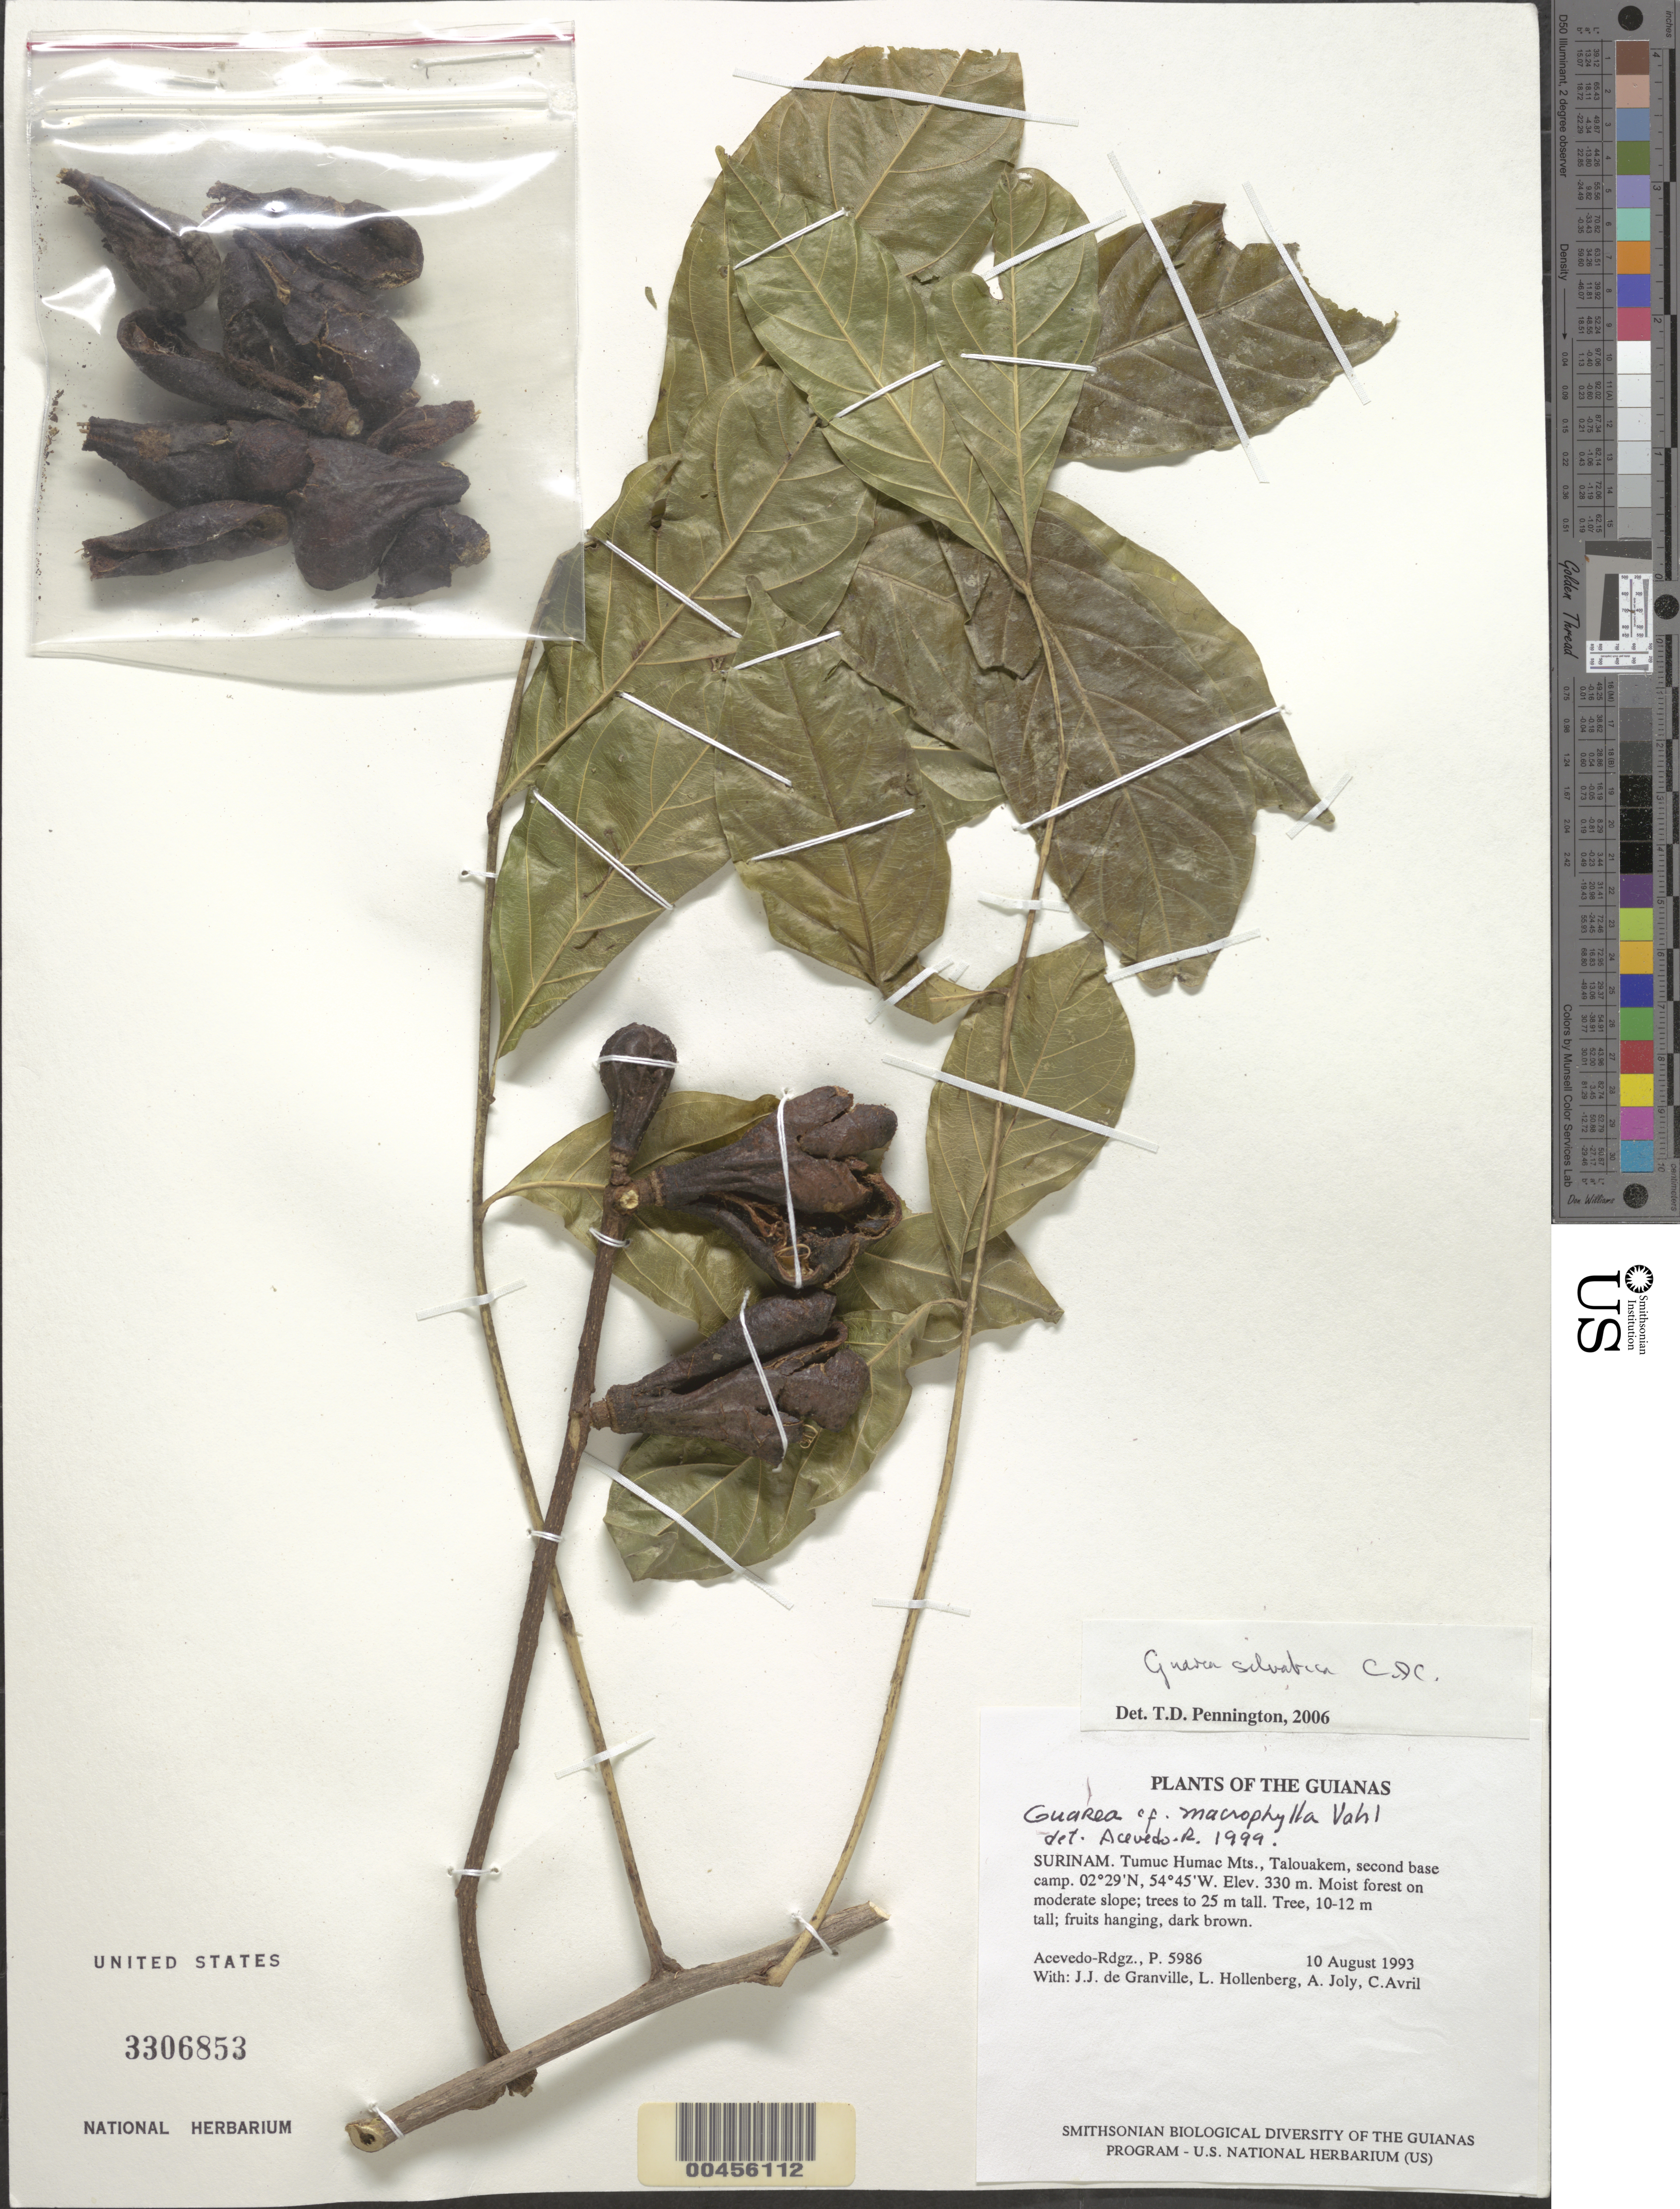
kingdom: Plantae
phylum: Tracheophyta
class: Magnoliopsida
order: Sapindales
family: Meliaceae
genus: Guarea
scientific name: Guarea silvatica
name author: C. DC.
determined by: Pennington, T. D., (K)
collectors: P. Acevedo-Rodr. & A. Joly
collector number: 5986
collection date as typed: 10 Aug 1993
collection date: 1993-08-10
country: Suriname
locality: Tumuc Humac Mts., Talouakem, second base camp.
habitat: Moist forest on moderate slope; trees to 25 m tall.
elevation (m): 330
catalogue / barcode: US 3306853